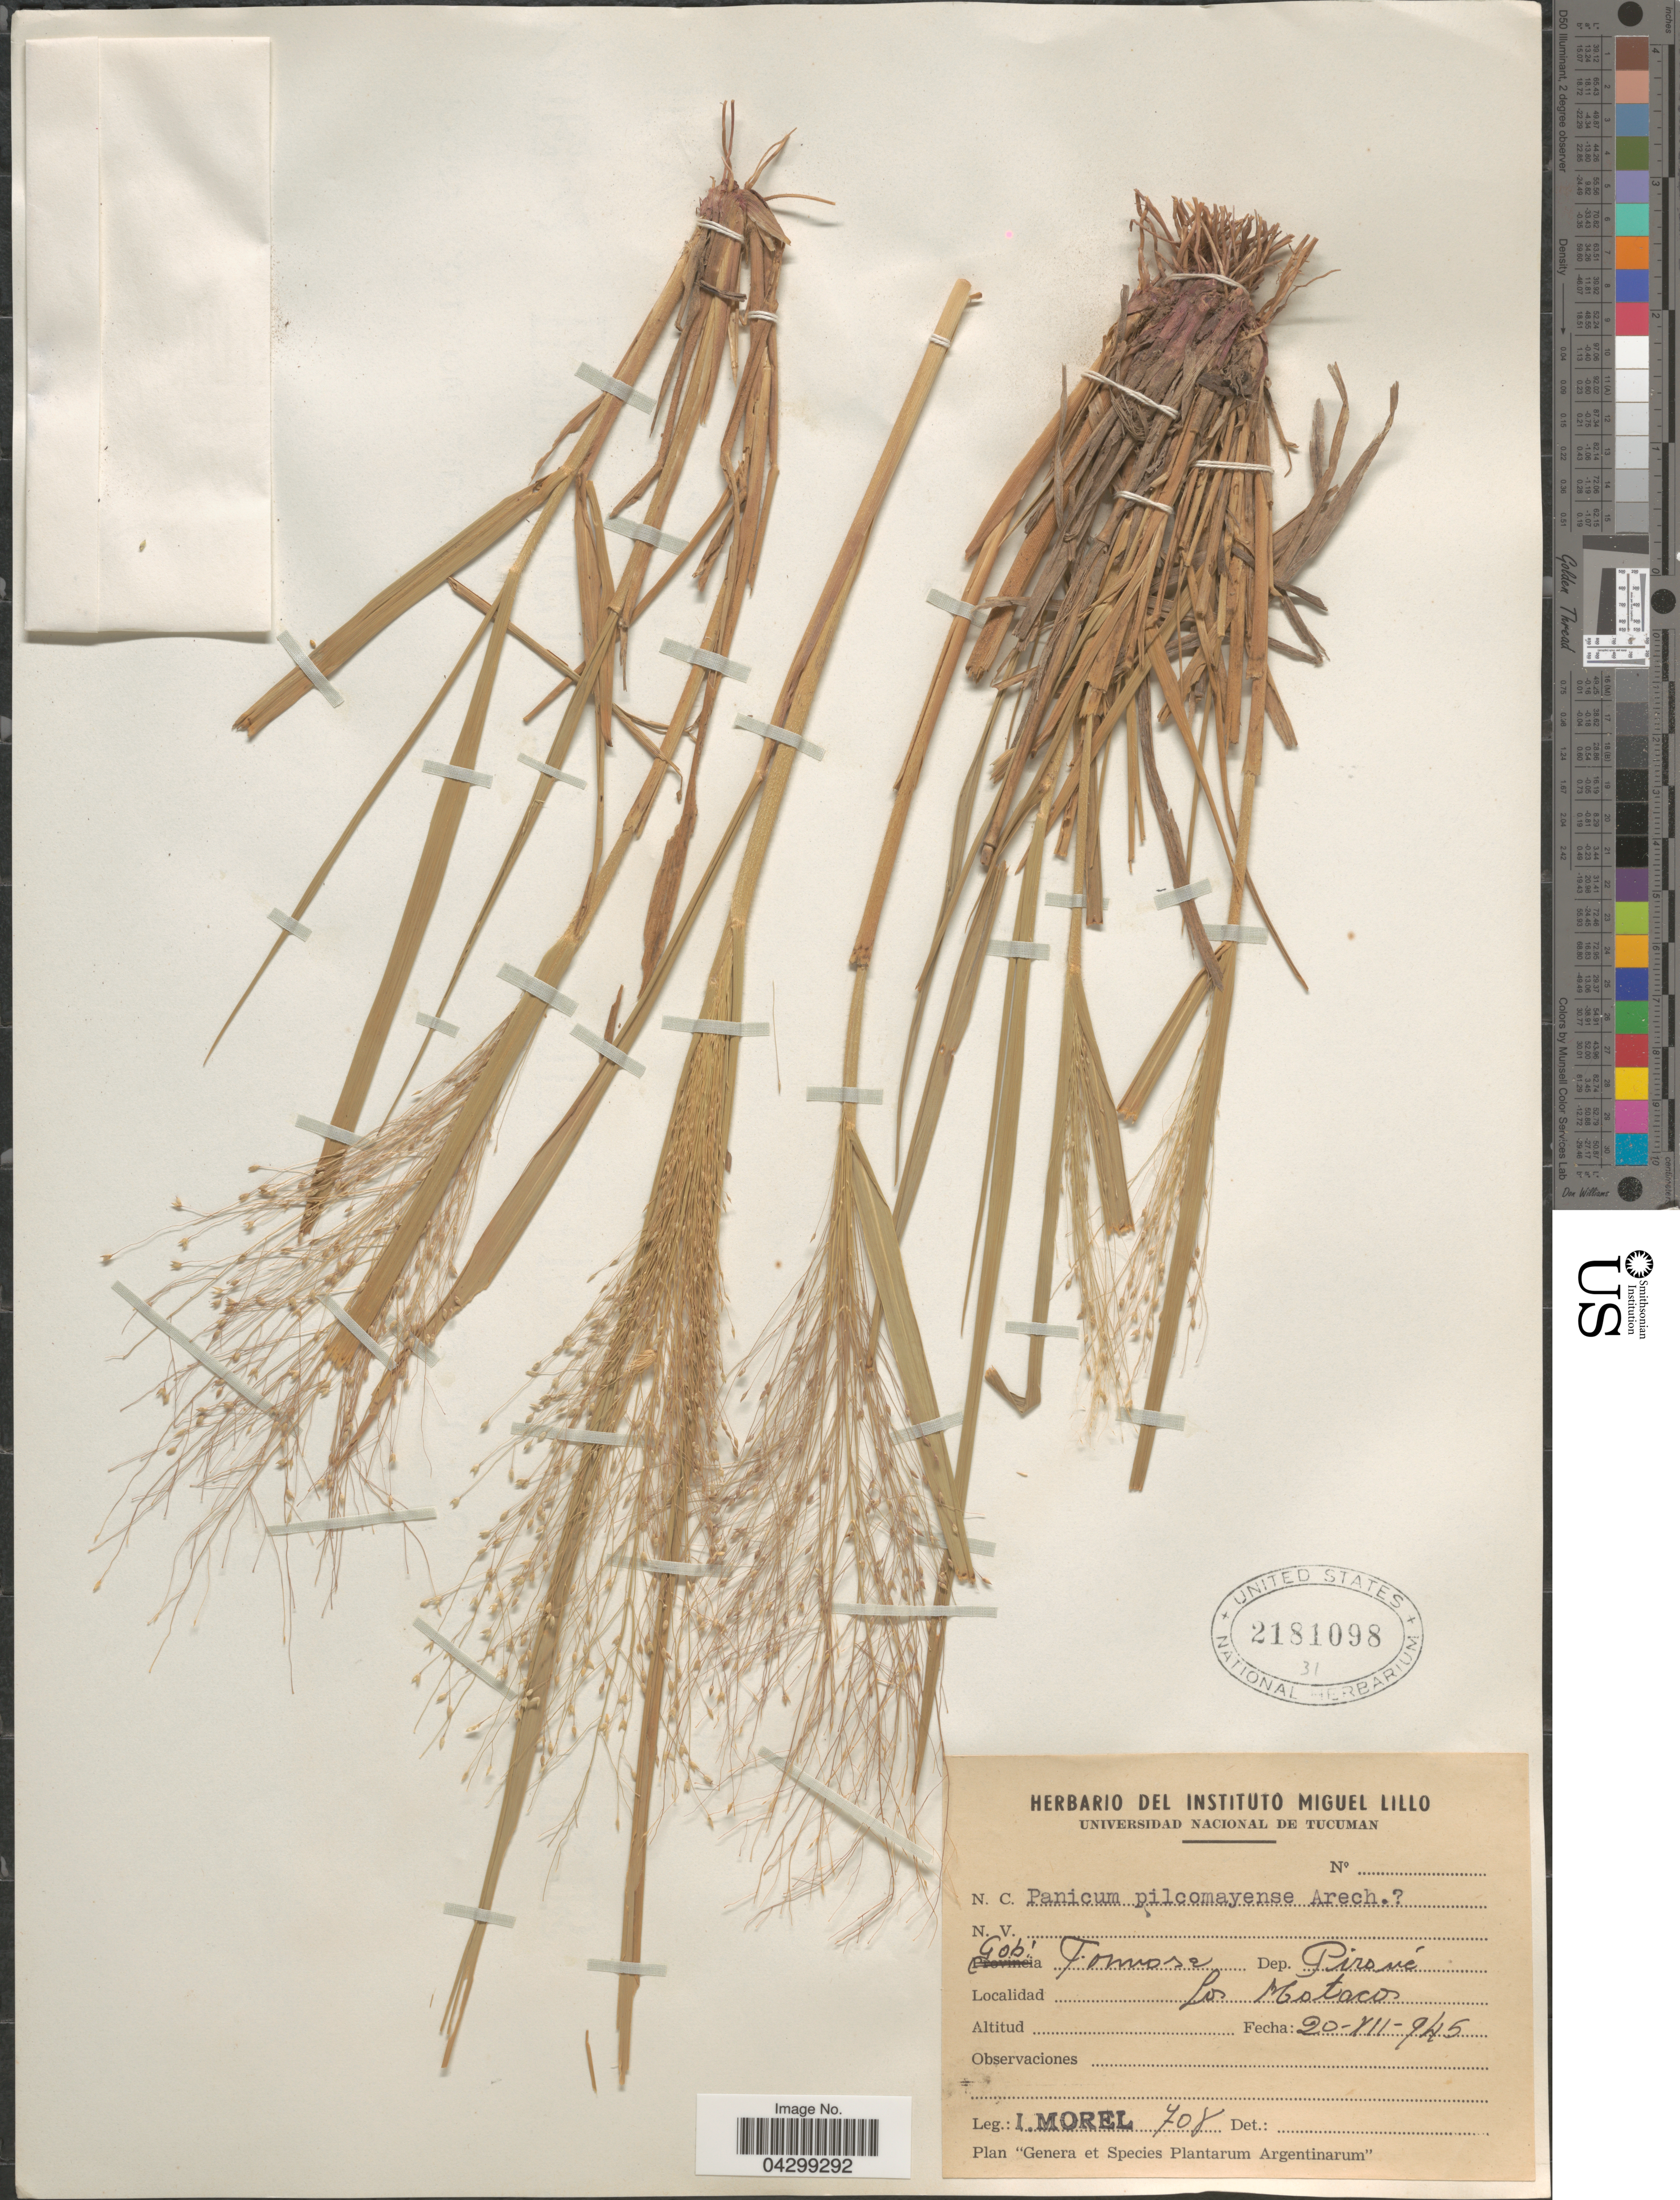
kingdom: Plantae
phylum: Tracheophyta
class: Liliopsida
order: Poales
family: Poaceae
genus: Panicum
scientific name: Panicum bergii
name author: Arechav.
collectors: I. Morel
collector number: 708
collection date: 1945-12-20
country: Argentina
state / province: Formosa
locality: Gob. Formosa. Dep. Pirané. Los Motacos.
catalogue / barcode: US 2181098